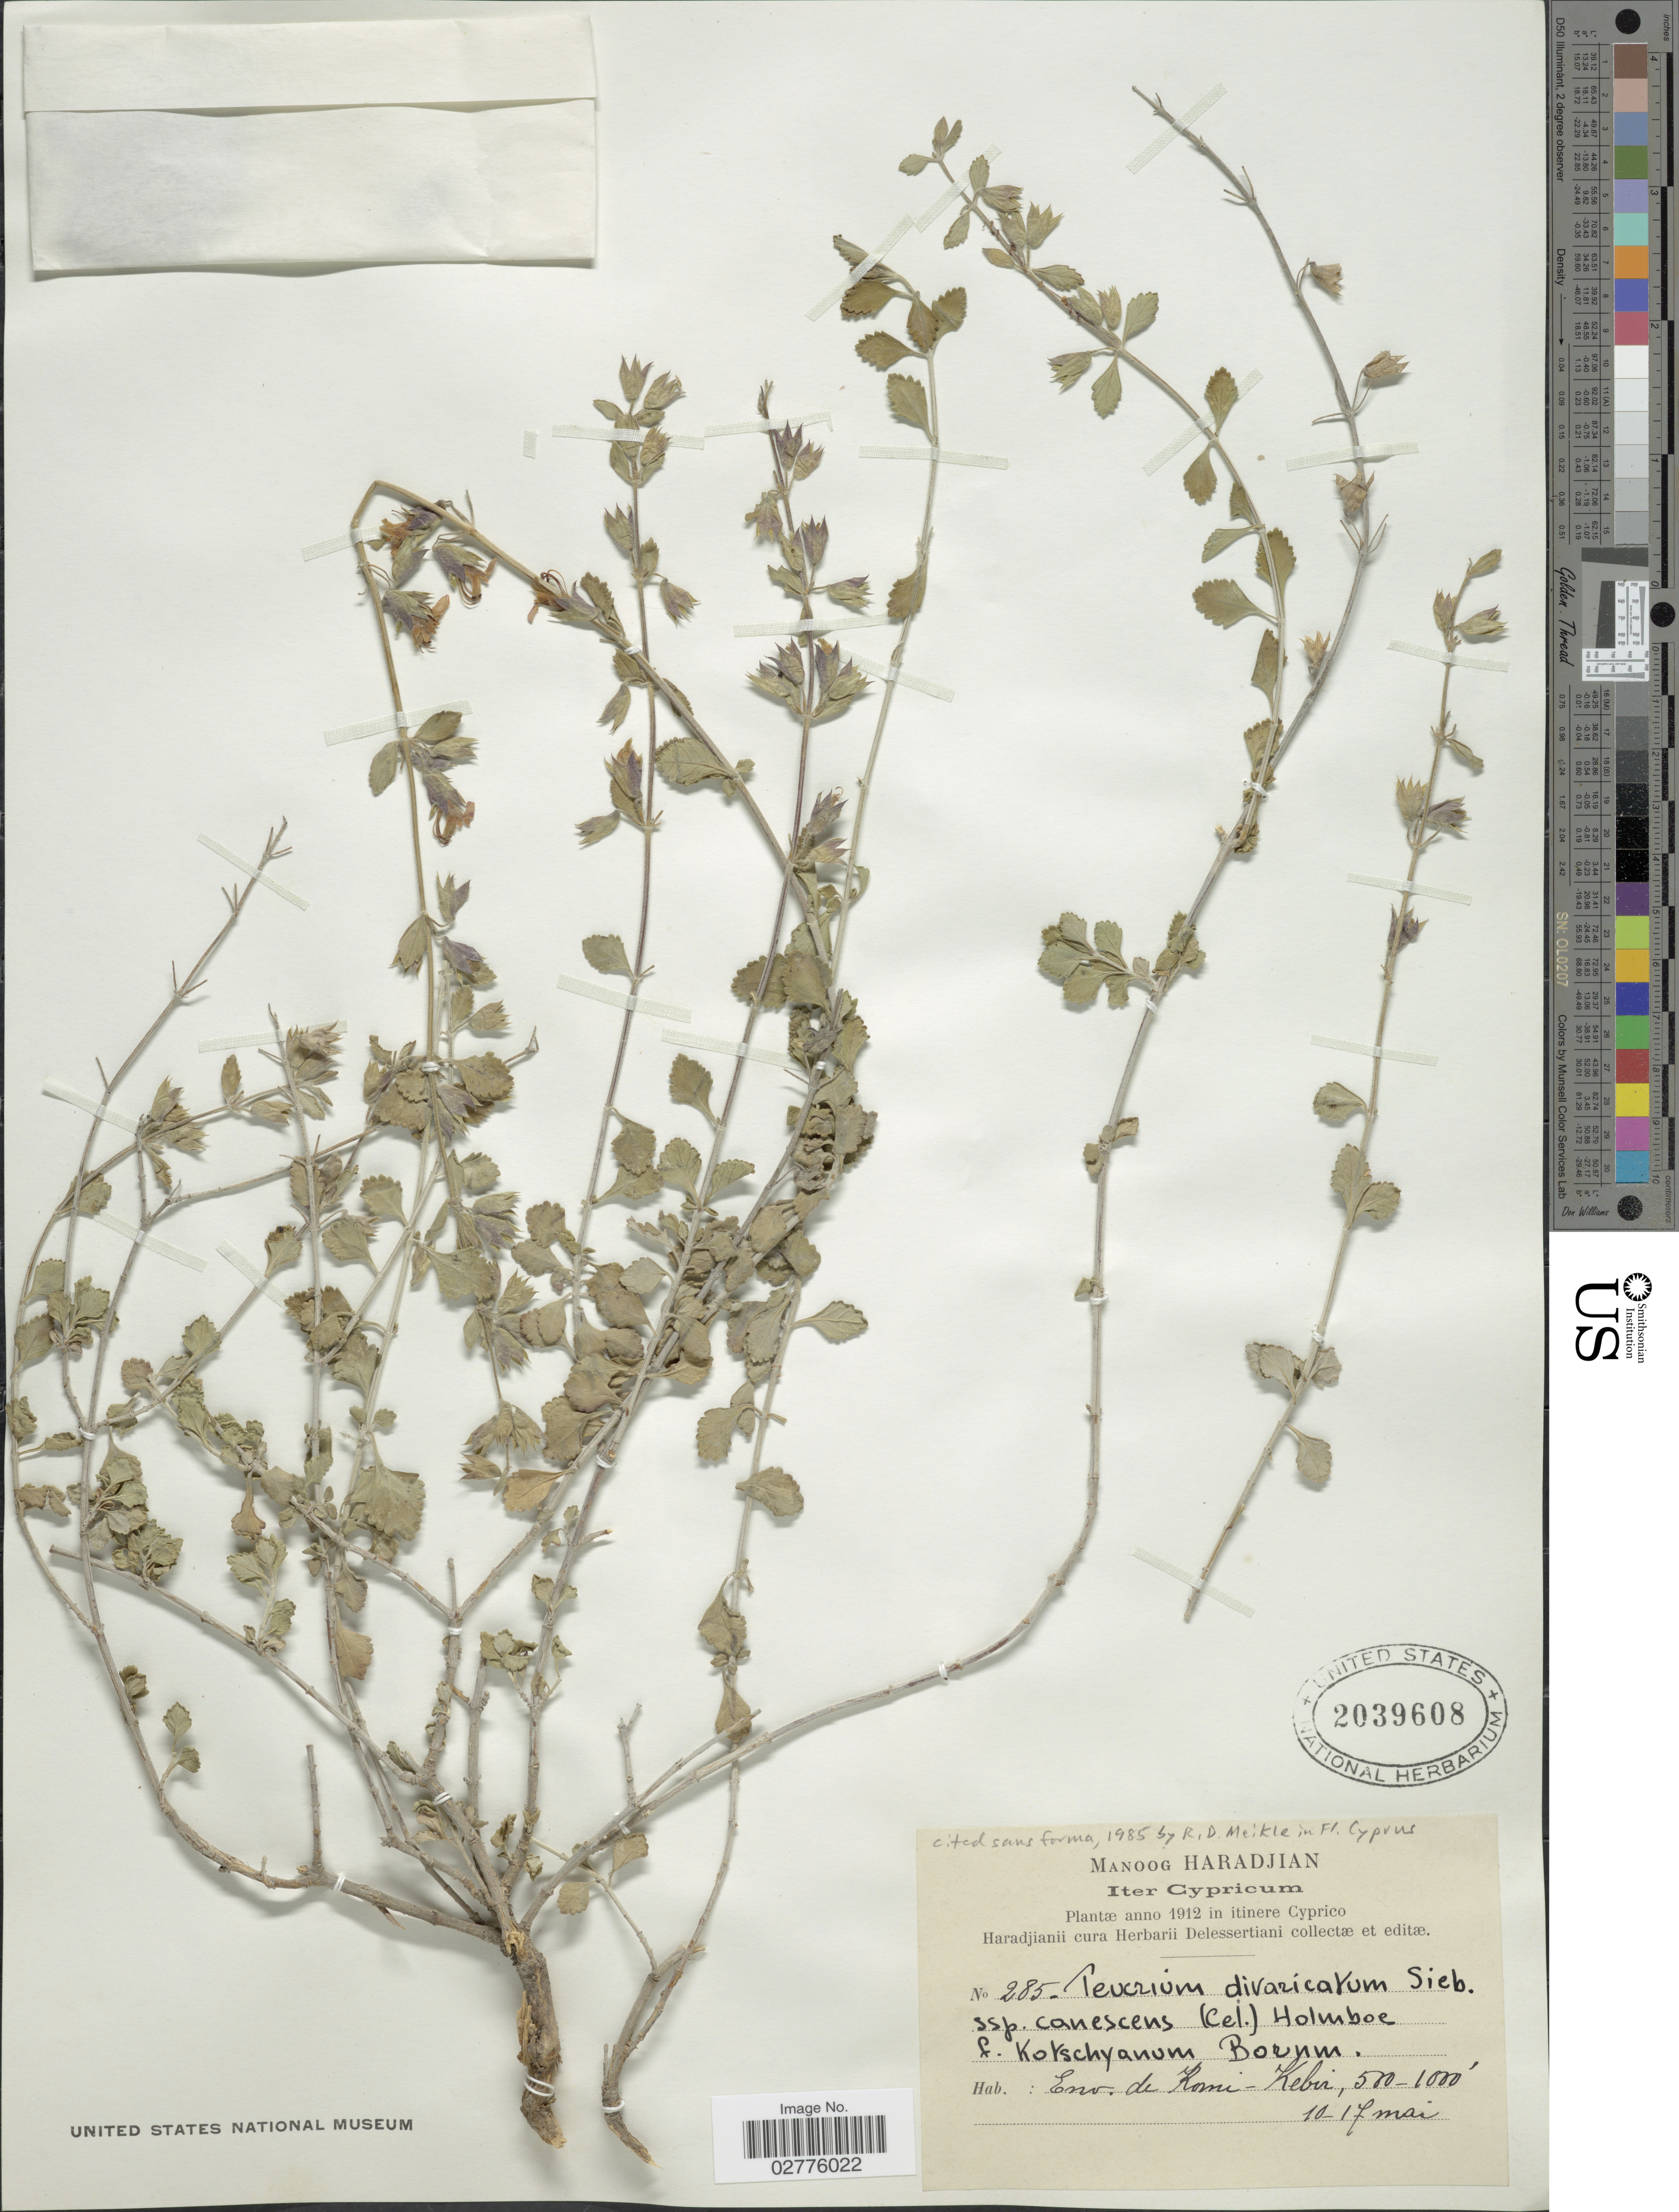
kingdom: Plantae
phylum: Tracheophyta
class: Magnoliopsida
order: Lamiales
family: Lamiaceae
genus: Teucrium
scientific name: Teucrium divaricatum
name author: Sieber ex Heldr.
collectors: M. Haradjian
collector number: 285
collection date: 1912-05-10/1912-05-17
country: Cyprus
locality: Env. de Komi-Kebir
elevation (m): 152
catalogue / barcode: US 2039608